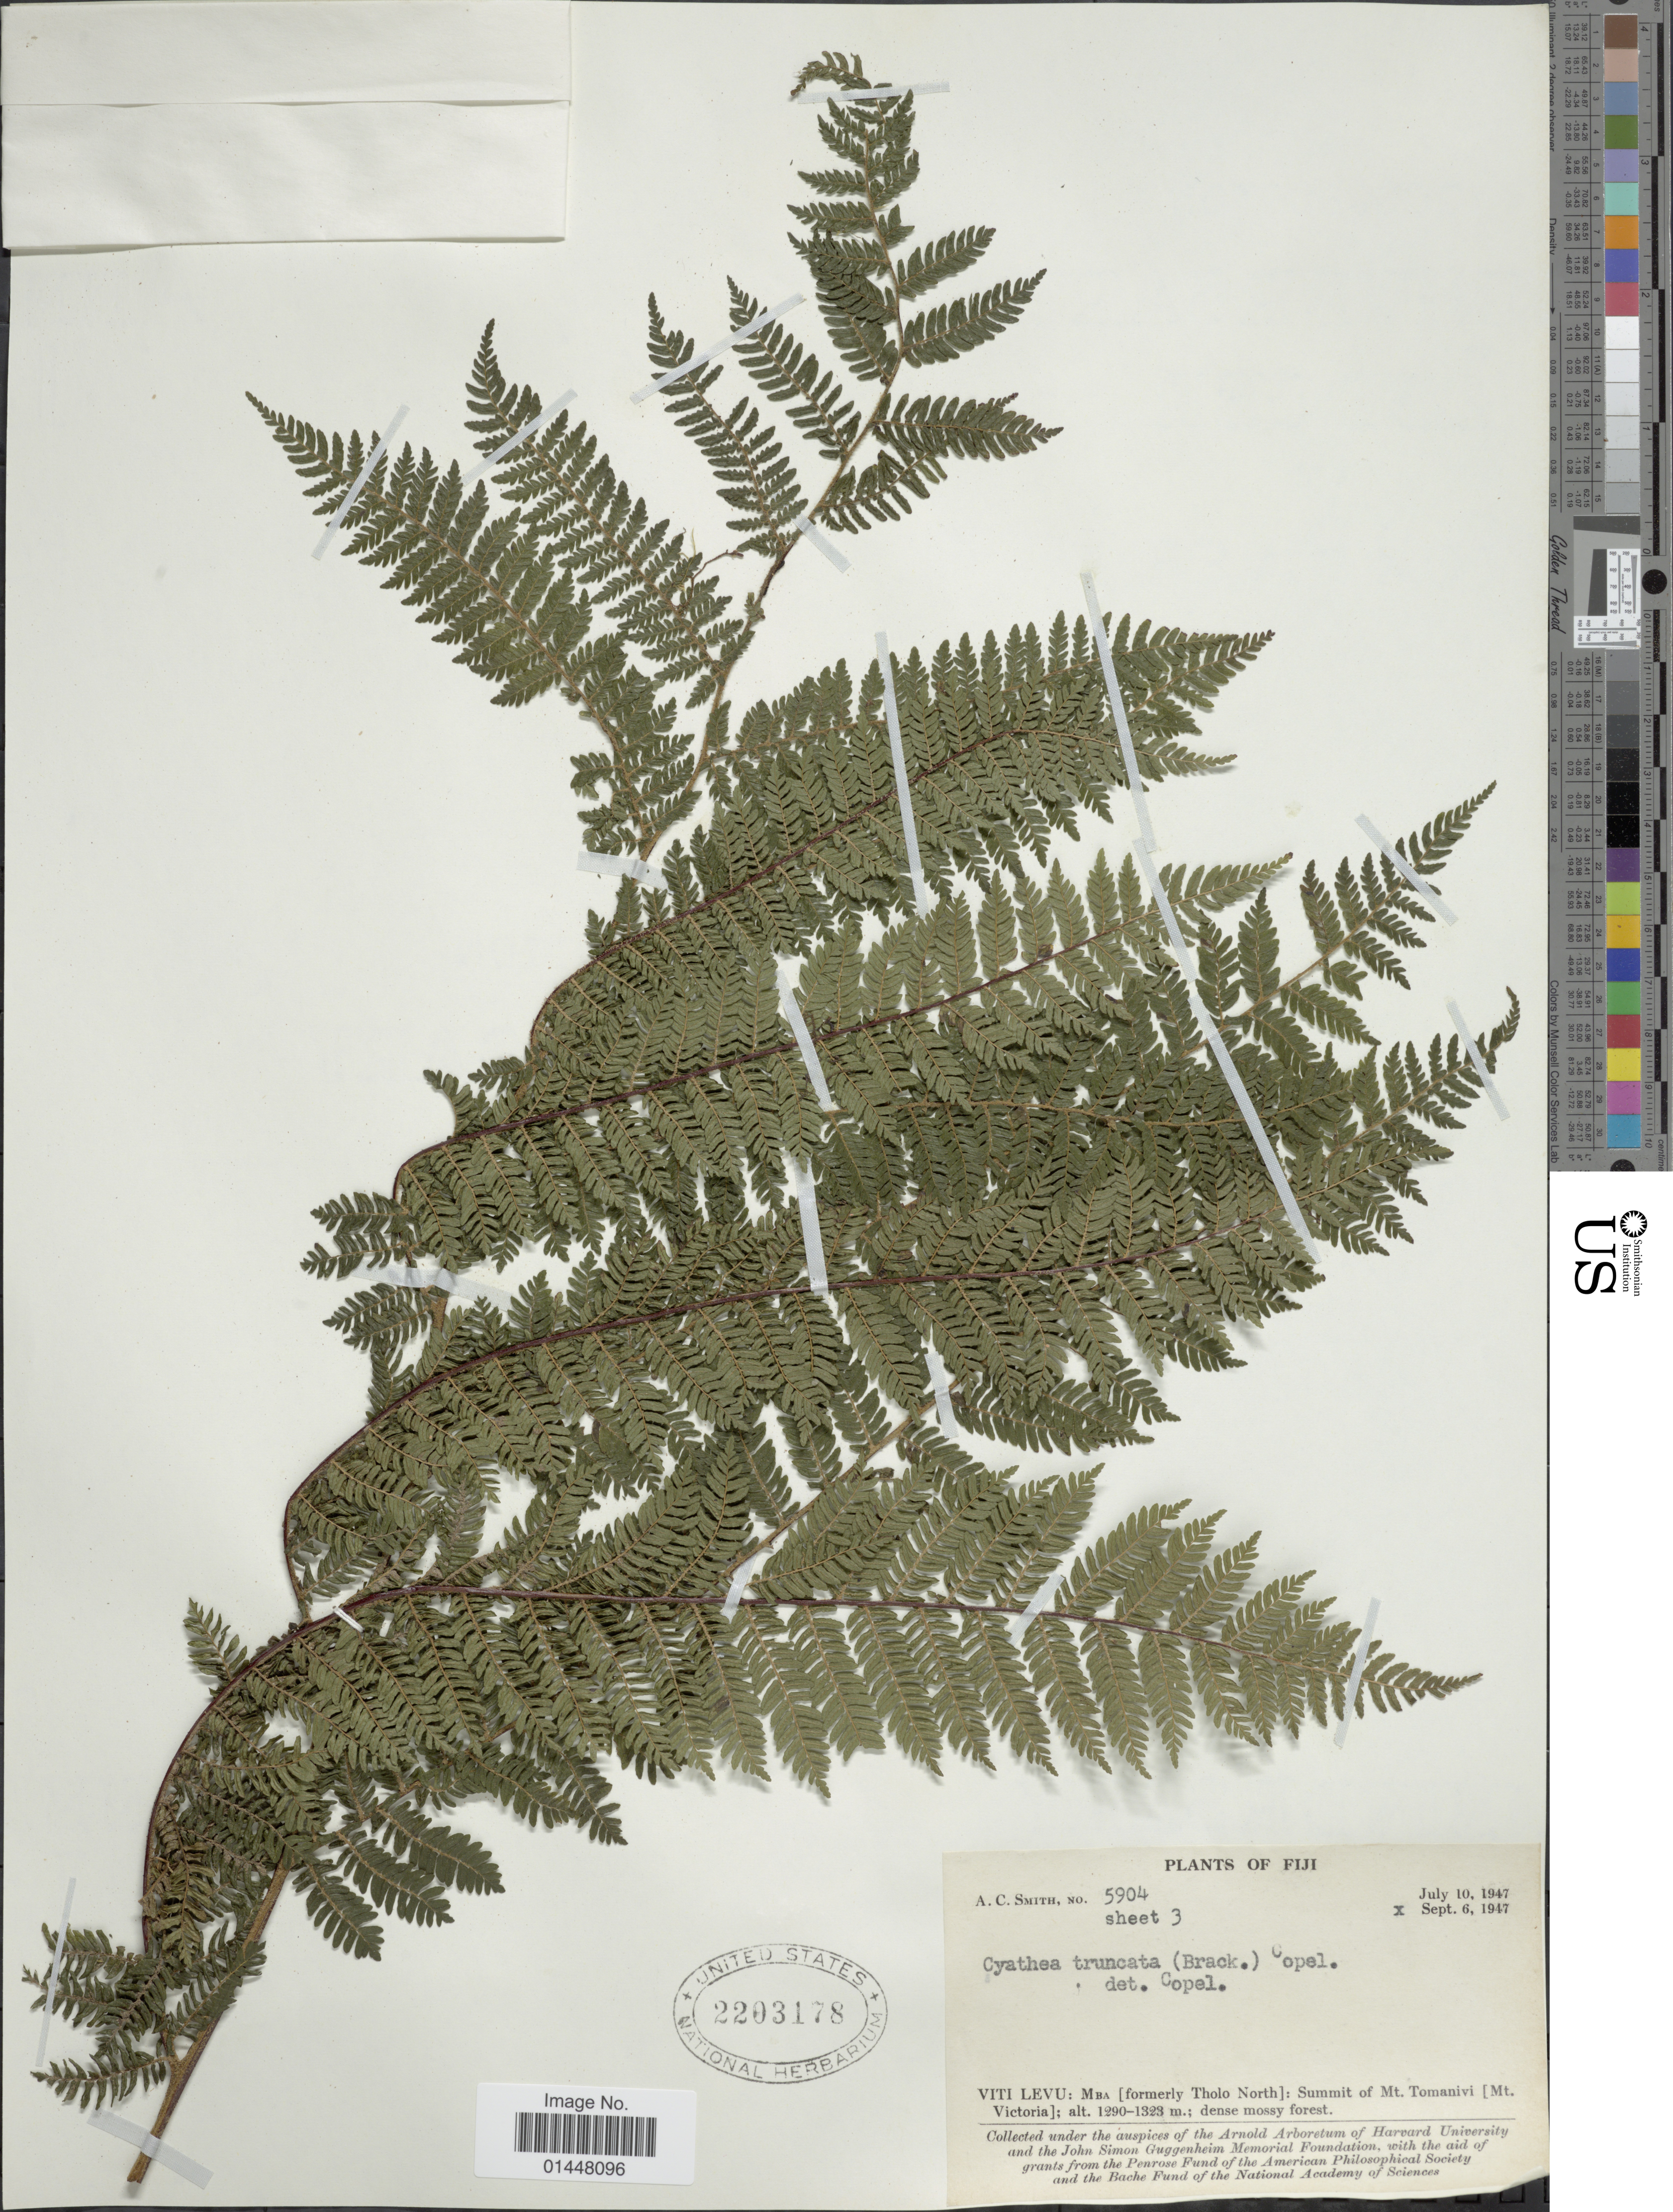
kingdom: Plantae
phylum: Tracheophyta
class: Polypodiopsida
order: Cyatheales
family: Cyatheaceae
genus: Sphaeropteris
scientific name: Sphaeropteris truncata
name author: (Brack.) R.M. Tryon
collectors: A. C. Smith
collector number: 5904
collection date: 1947-07-10/1947-09-06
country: Fiji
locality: Fiji, Viti Levu: Mba [formerly Tholo North ]: Summit of Mt. Tomanivi [Mt. Victoria]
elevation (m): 1290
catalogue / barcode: US 2203178